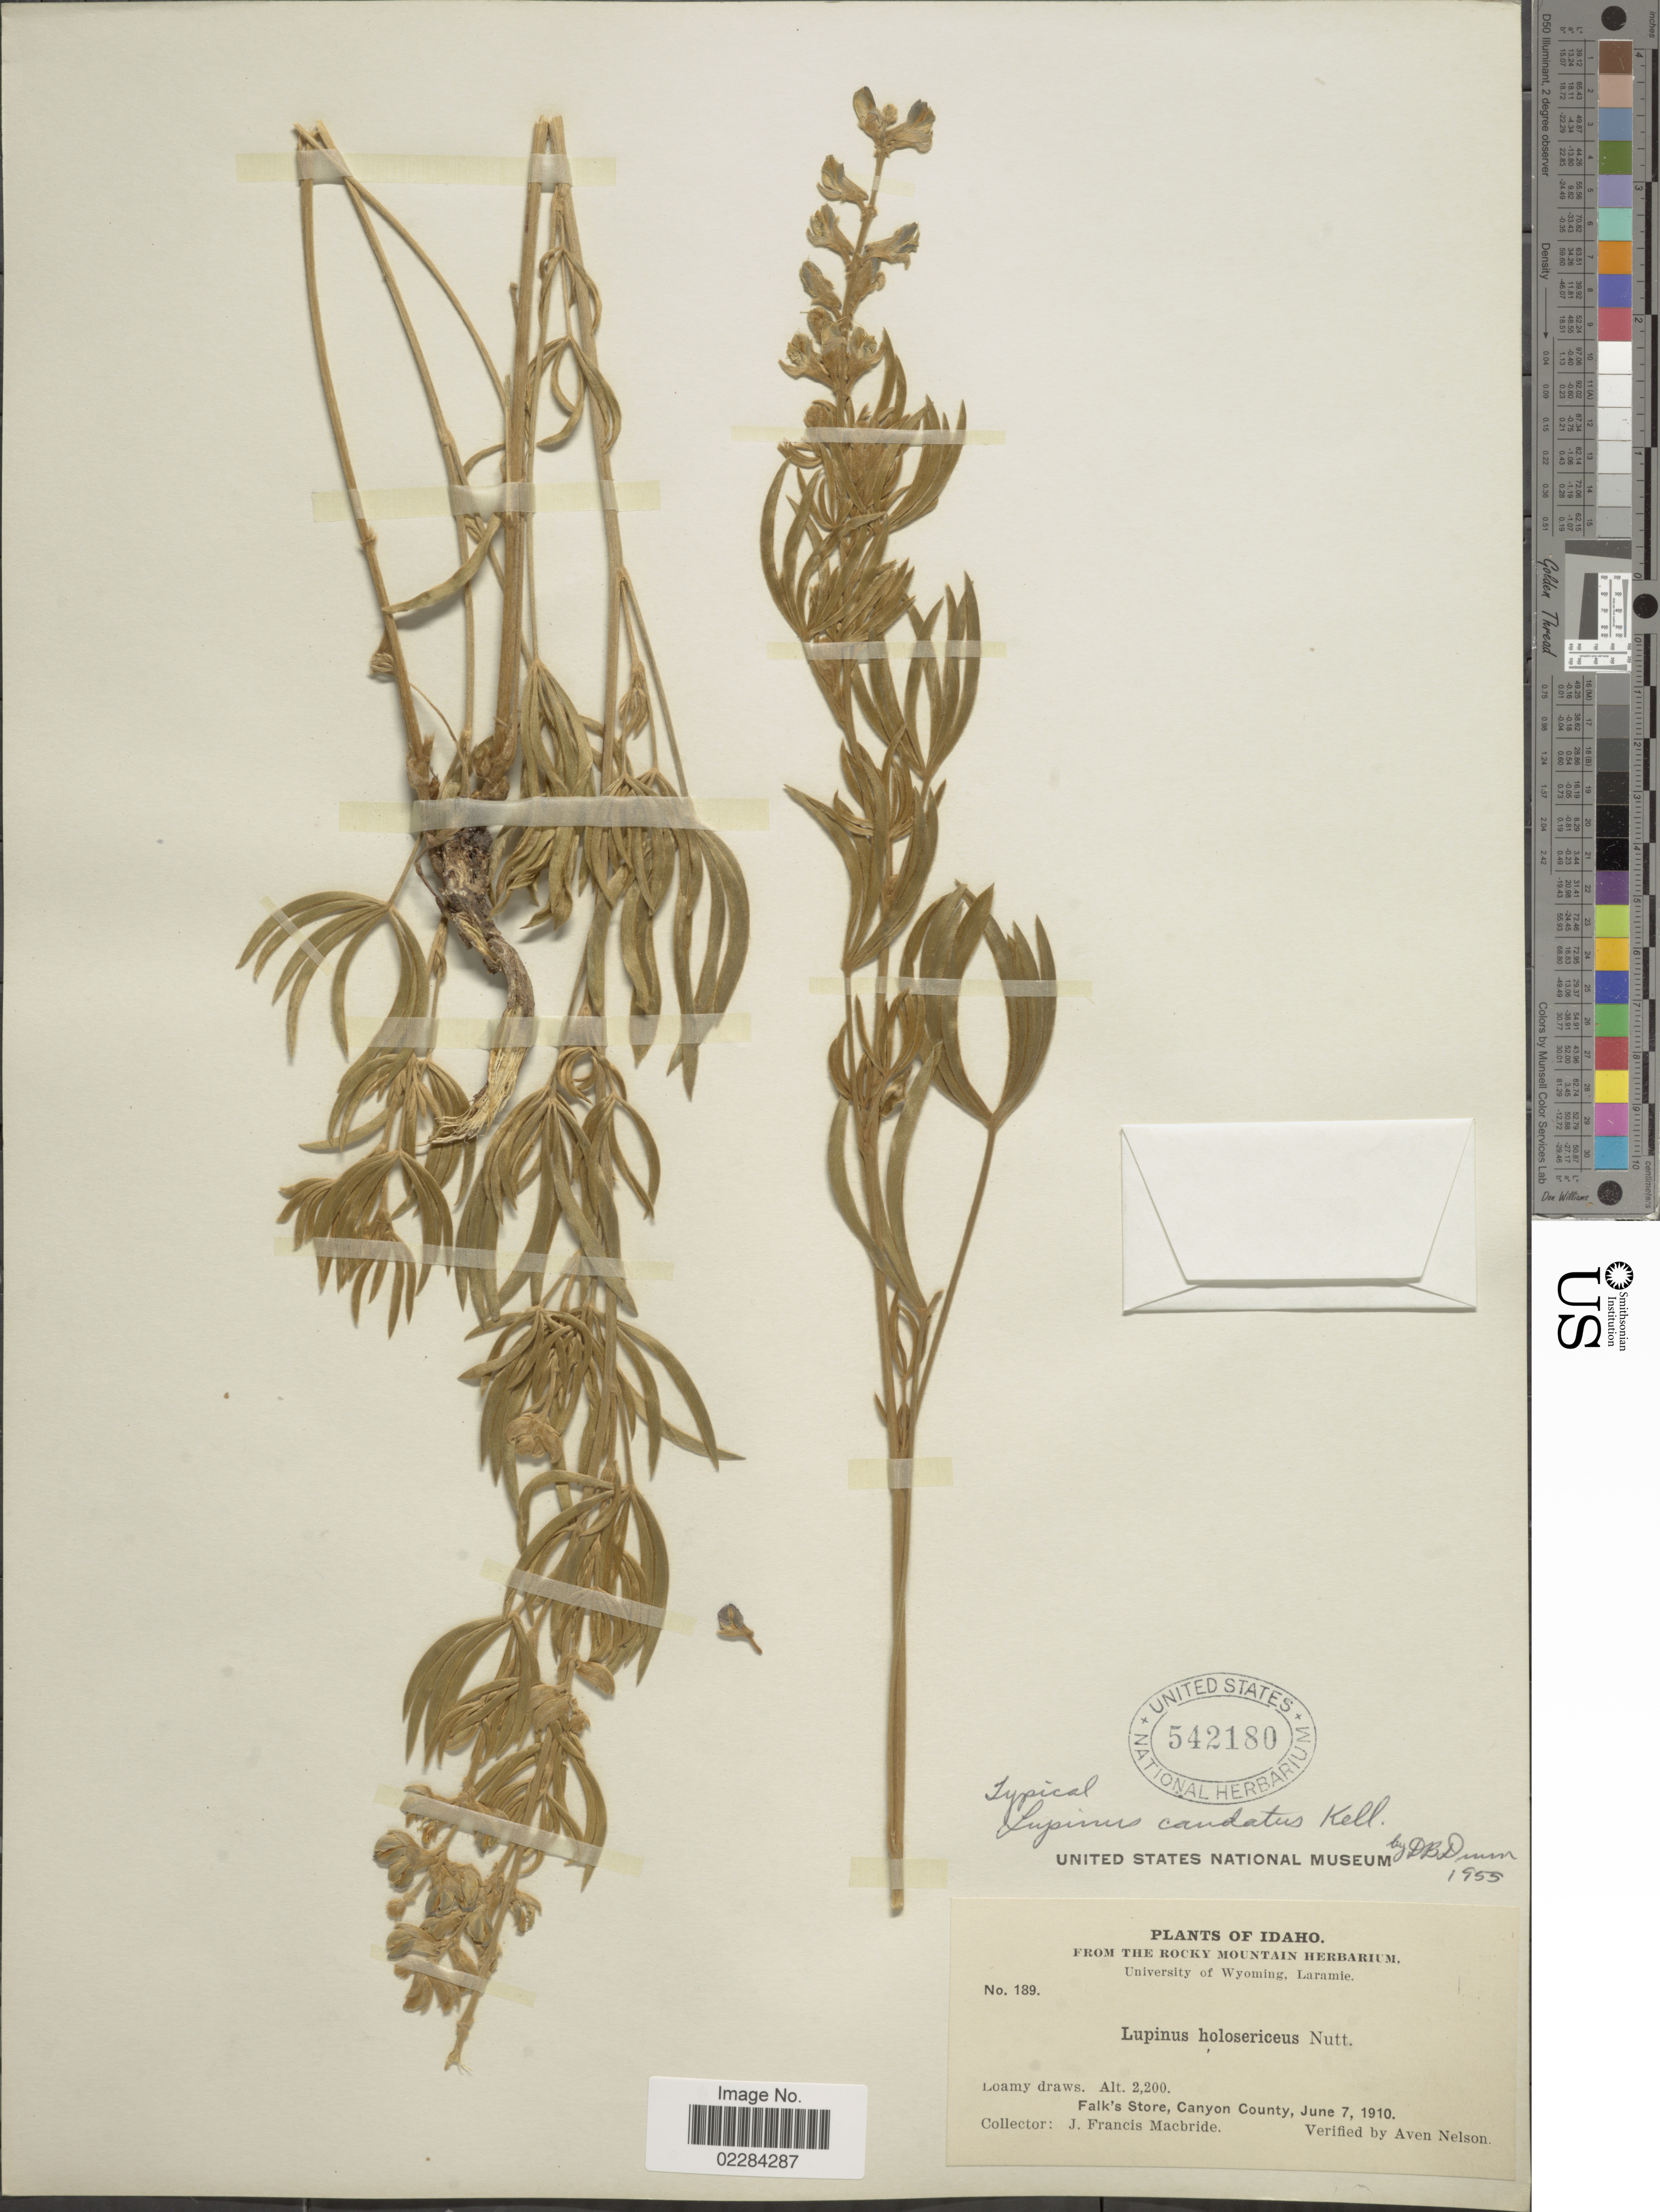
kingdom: Plantae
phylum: Tracheophyta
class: Magnoliopsida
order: Fabales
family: Fabaceae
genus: Lupinus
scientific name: Lupinus caudatus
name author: Kellogg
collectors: J. F. Macbride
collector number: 189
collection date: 1910-06-07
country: United States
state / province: Idaho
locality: Loamy draws. Falk's Store, Canyon County.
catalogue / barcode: US 542180